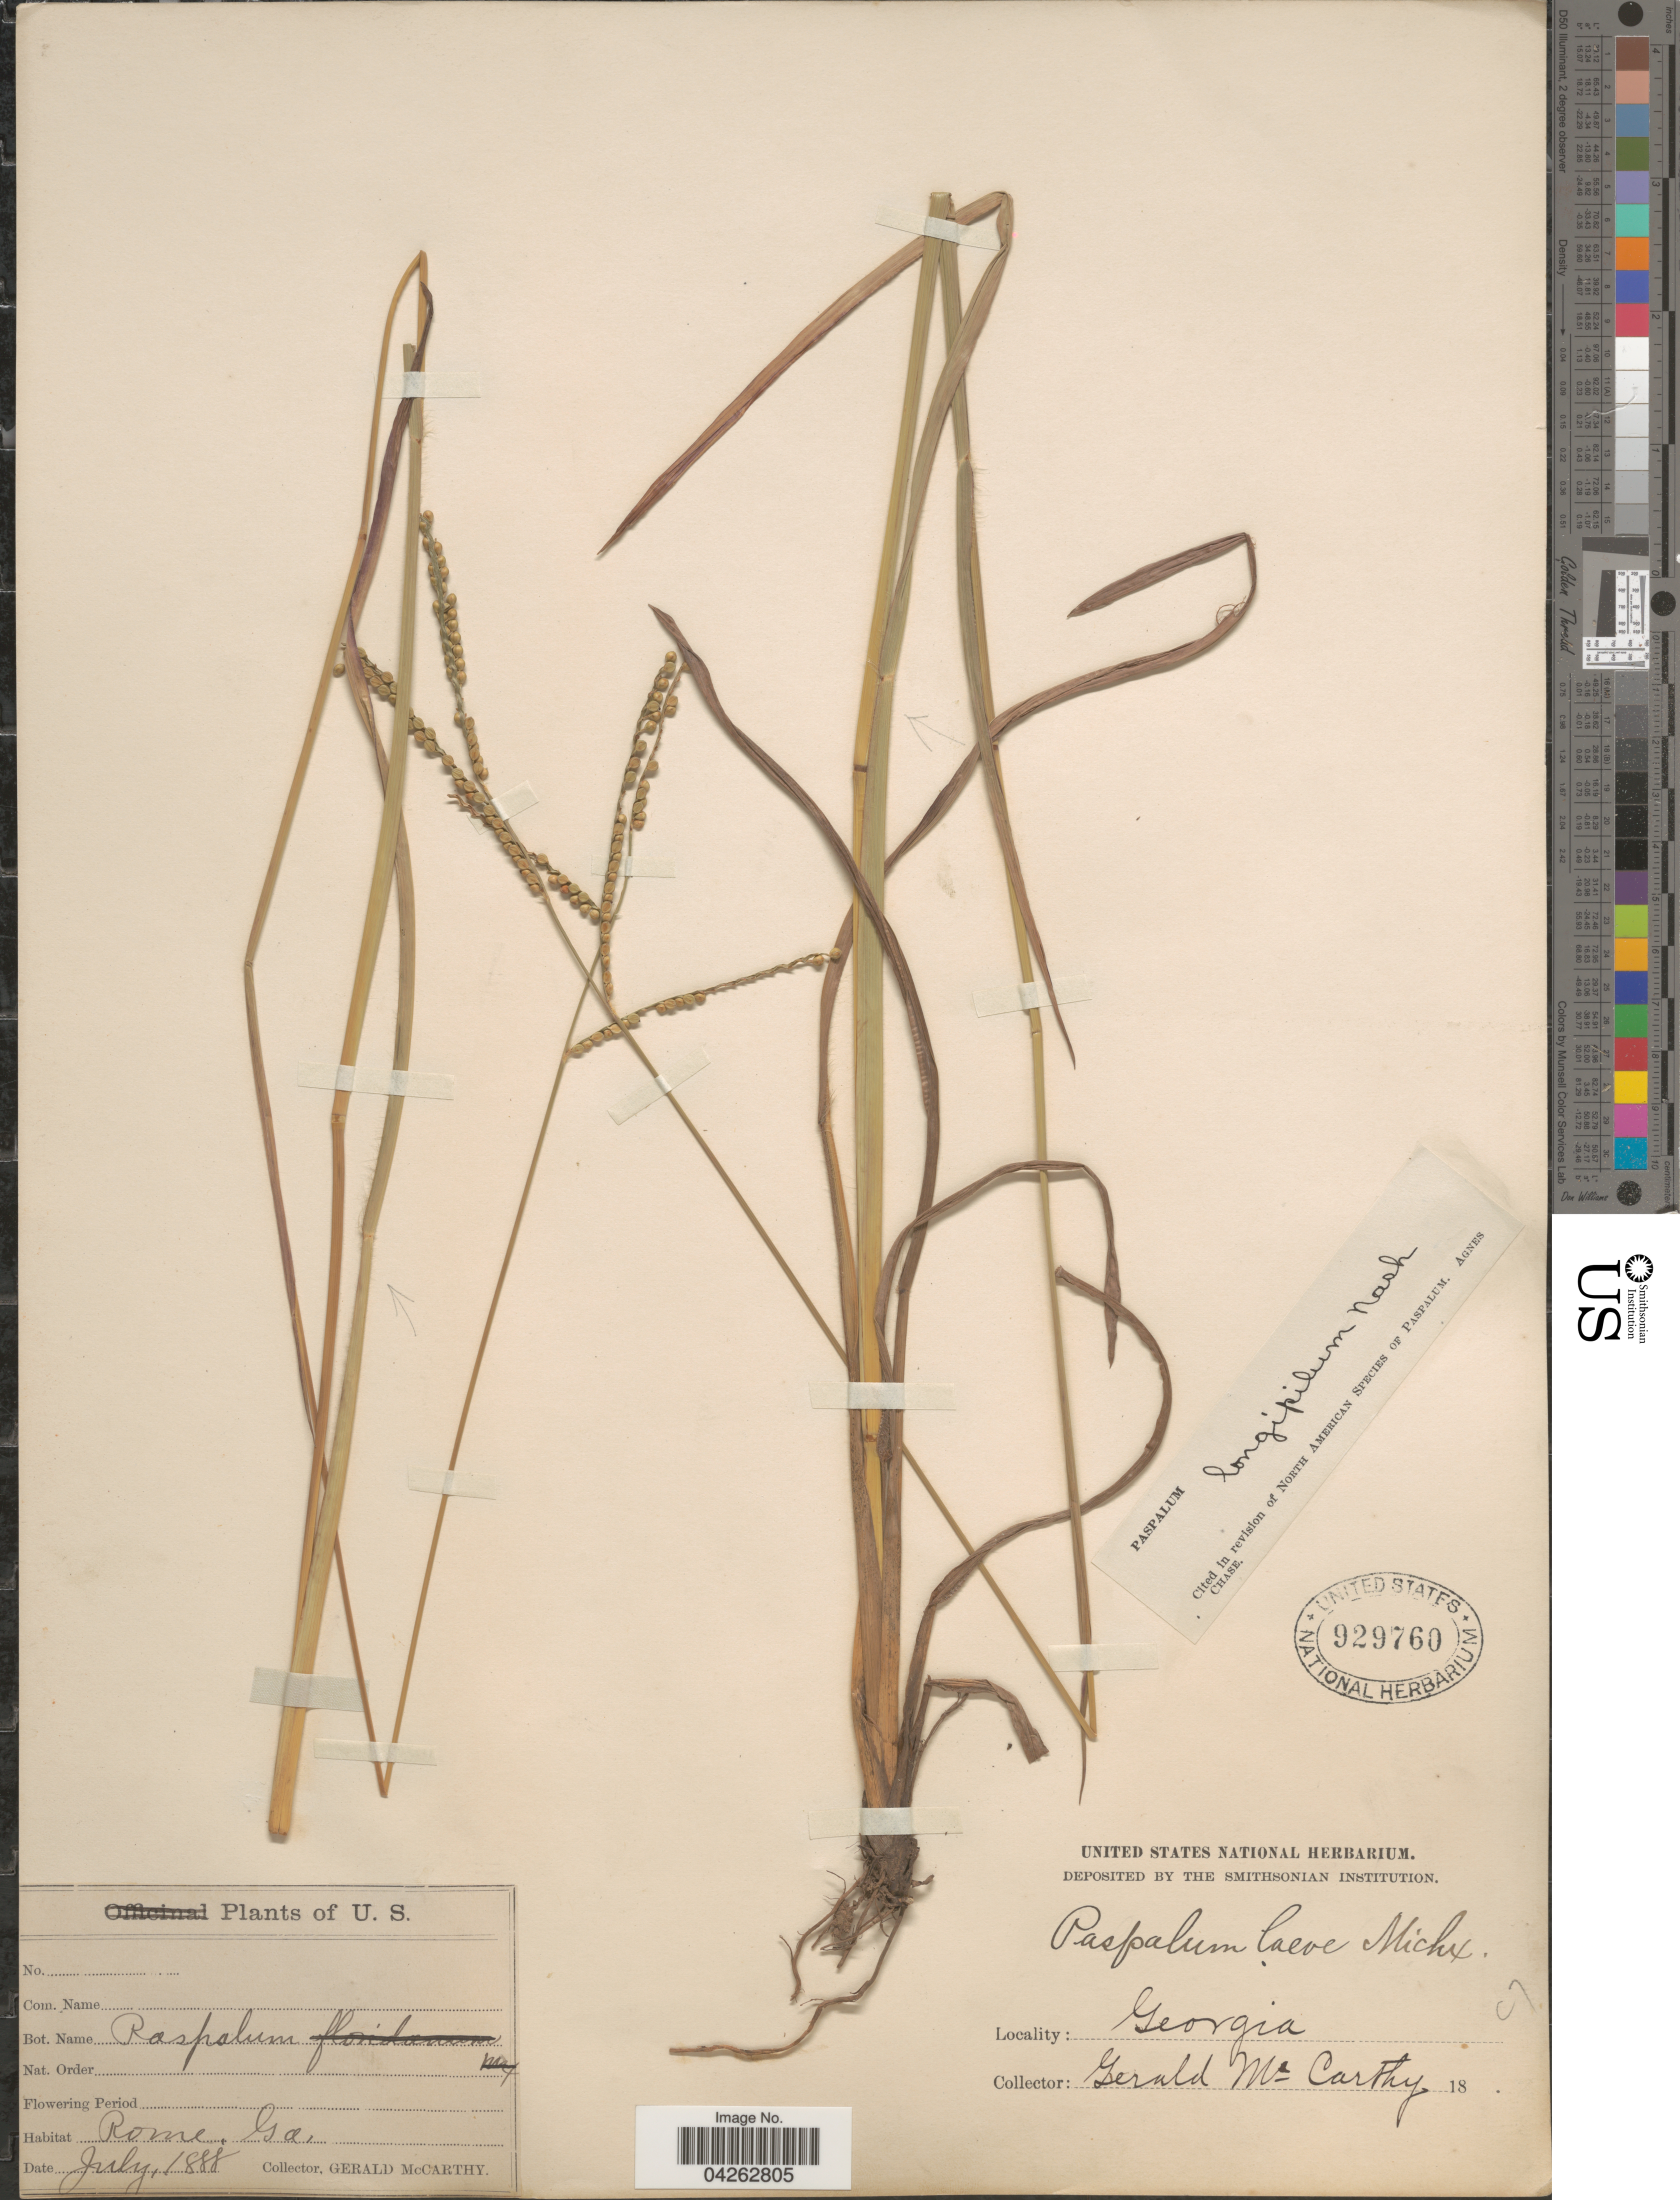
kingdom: Plantae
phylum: Tracheophyta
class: Liliopsida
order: Poales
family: Poaceae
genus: Paspalum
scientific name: Paspalum longipilum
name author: Nash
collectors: G. McCarthy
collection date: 1888-07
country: United States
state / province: Georgia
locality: Rome.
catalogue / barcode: US 929760